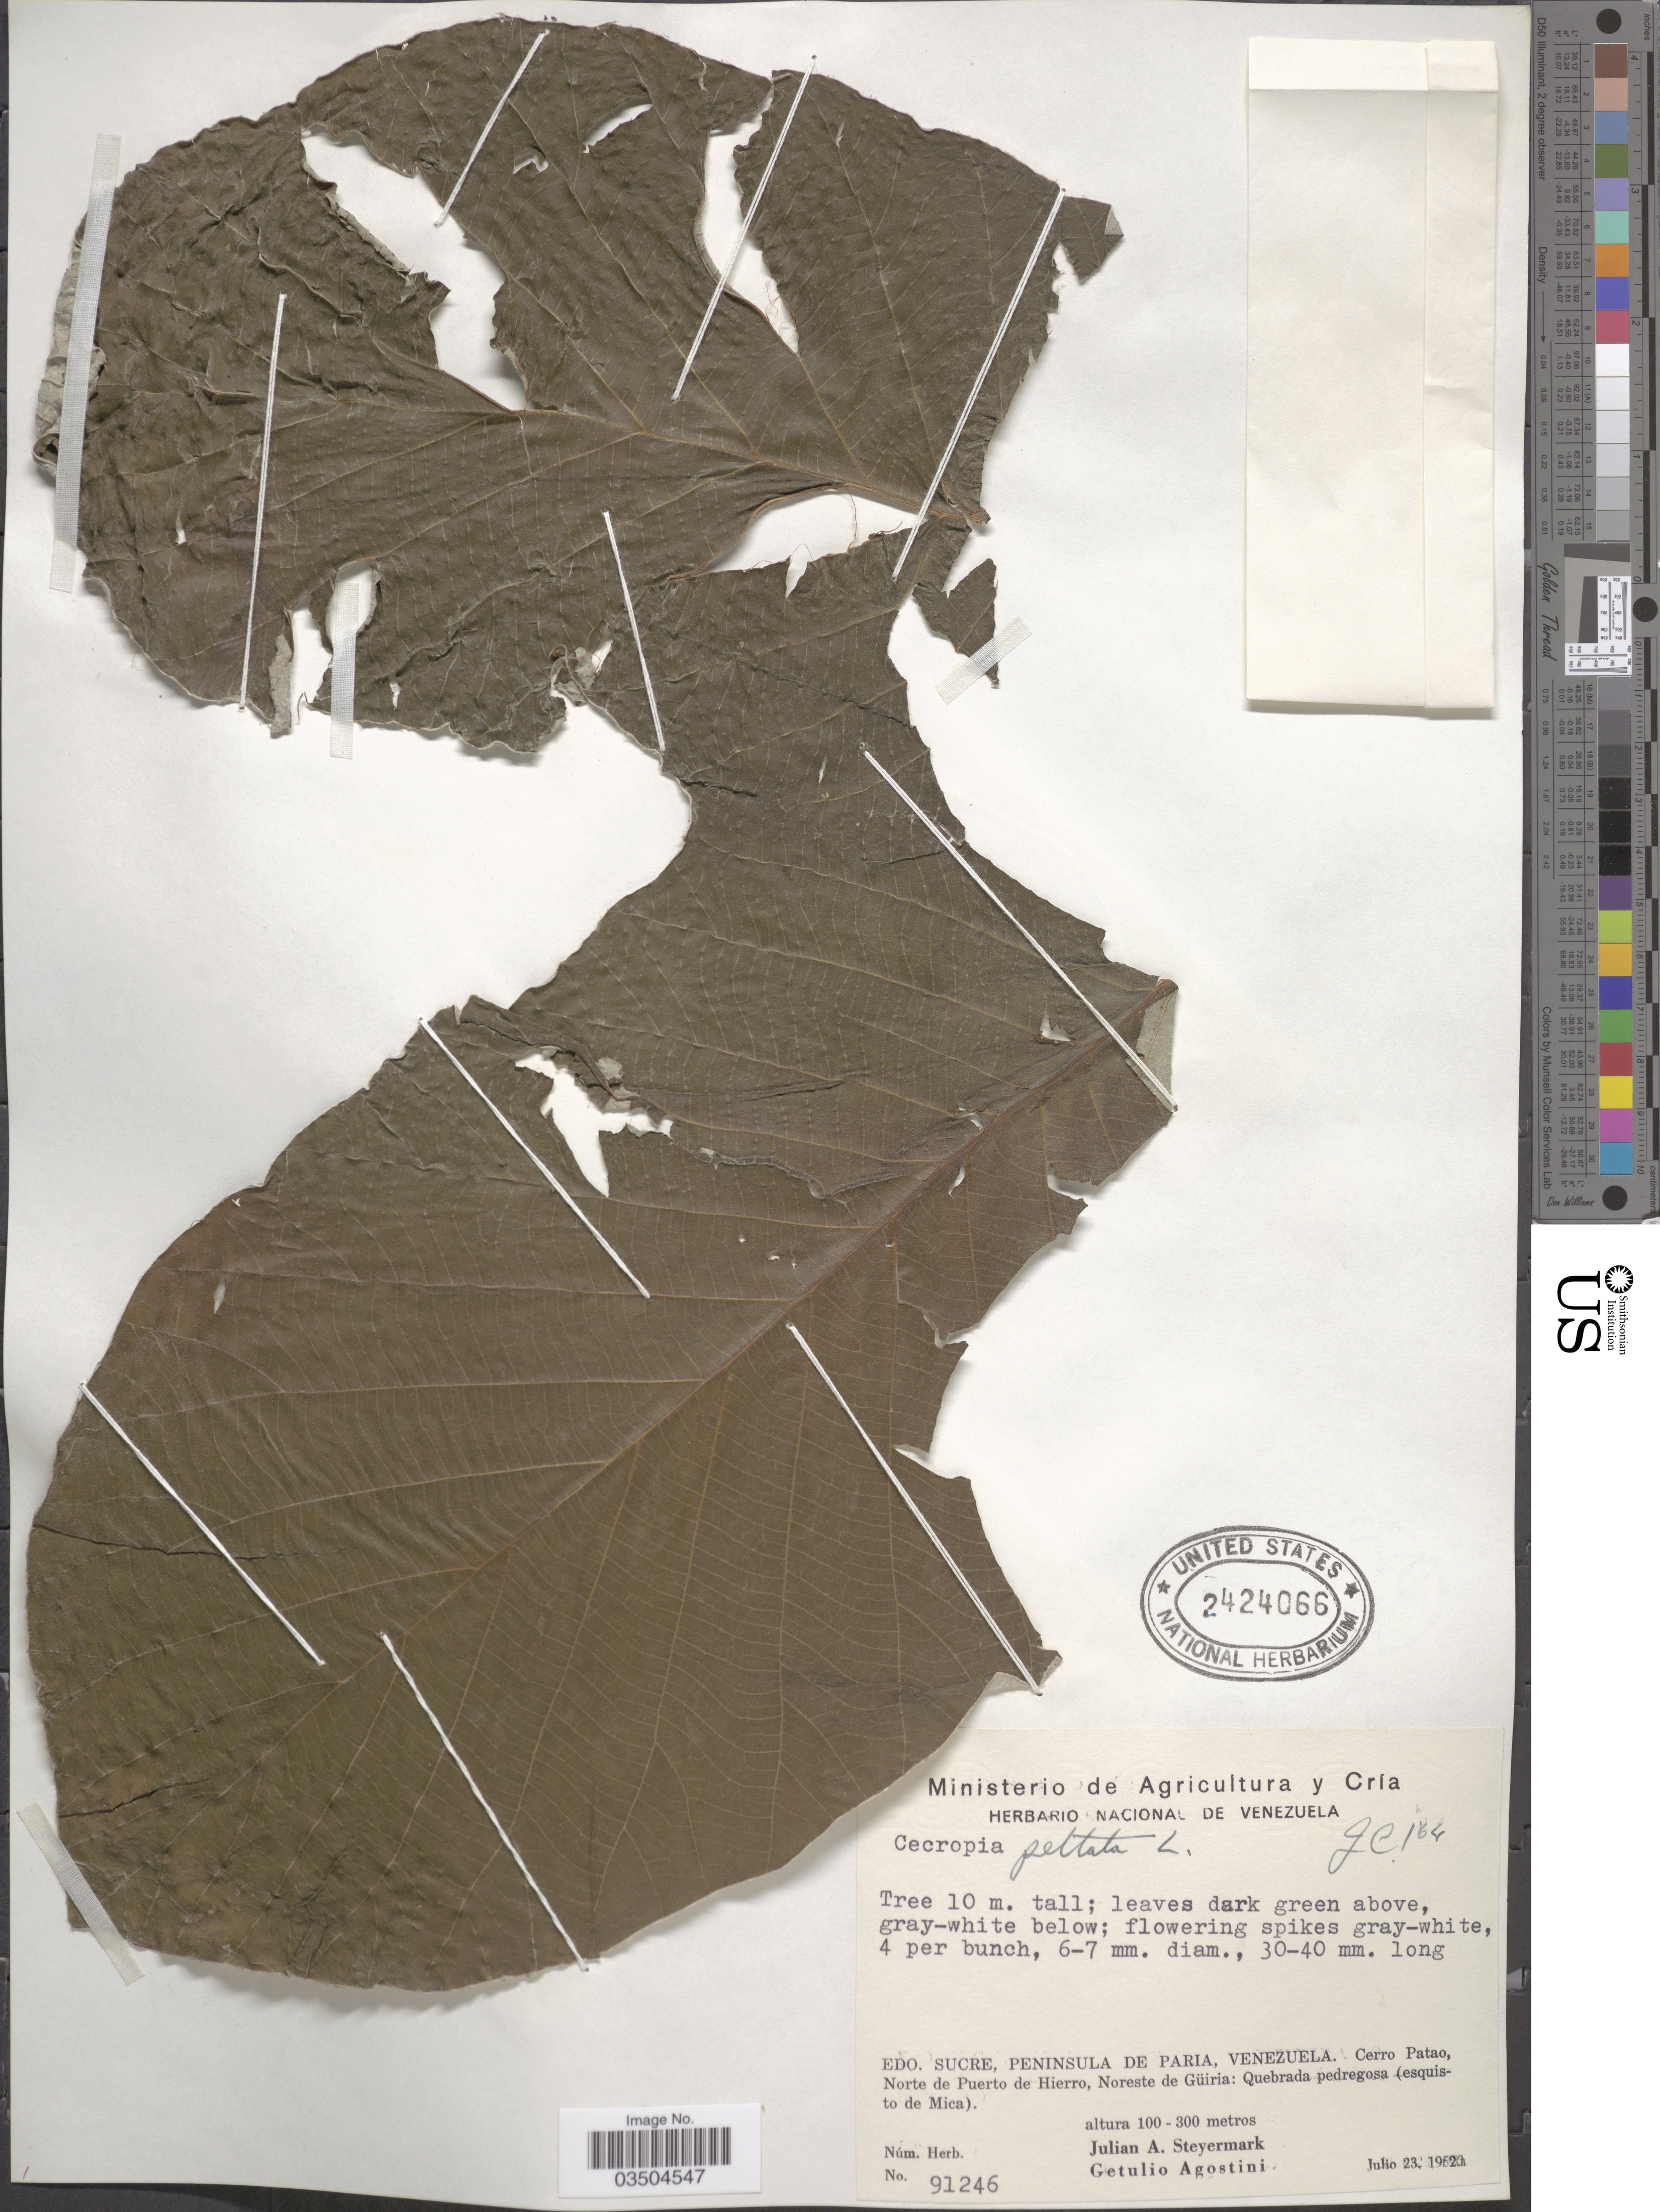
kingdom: Plantae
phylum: Tracheophyta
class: Magnoliopsida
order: Rosales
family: Urticaceae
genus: Cecropia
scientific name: Cecropia peltata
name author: L.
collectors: J. Steyermark & G. Agostini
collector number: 91246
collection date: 1962-07-23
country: Venezuela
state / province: Sucre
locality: Peninsula de Paria. Cerro Patao, Norte de Puerto de Hierro, Noreste de Güira: Quebrada pedregosa (esquisto de Mica).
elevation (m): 100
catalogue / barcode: US 2424066